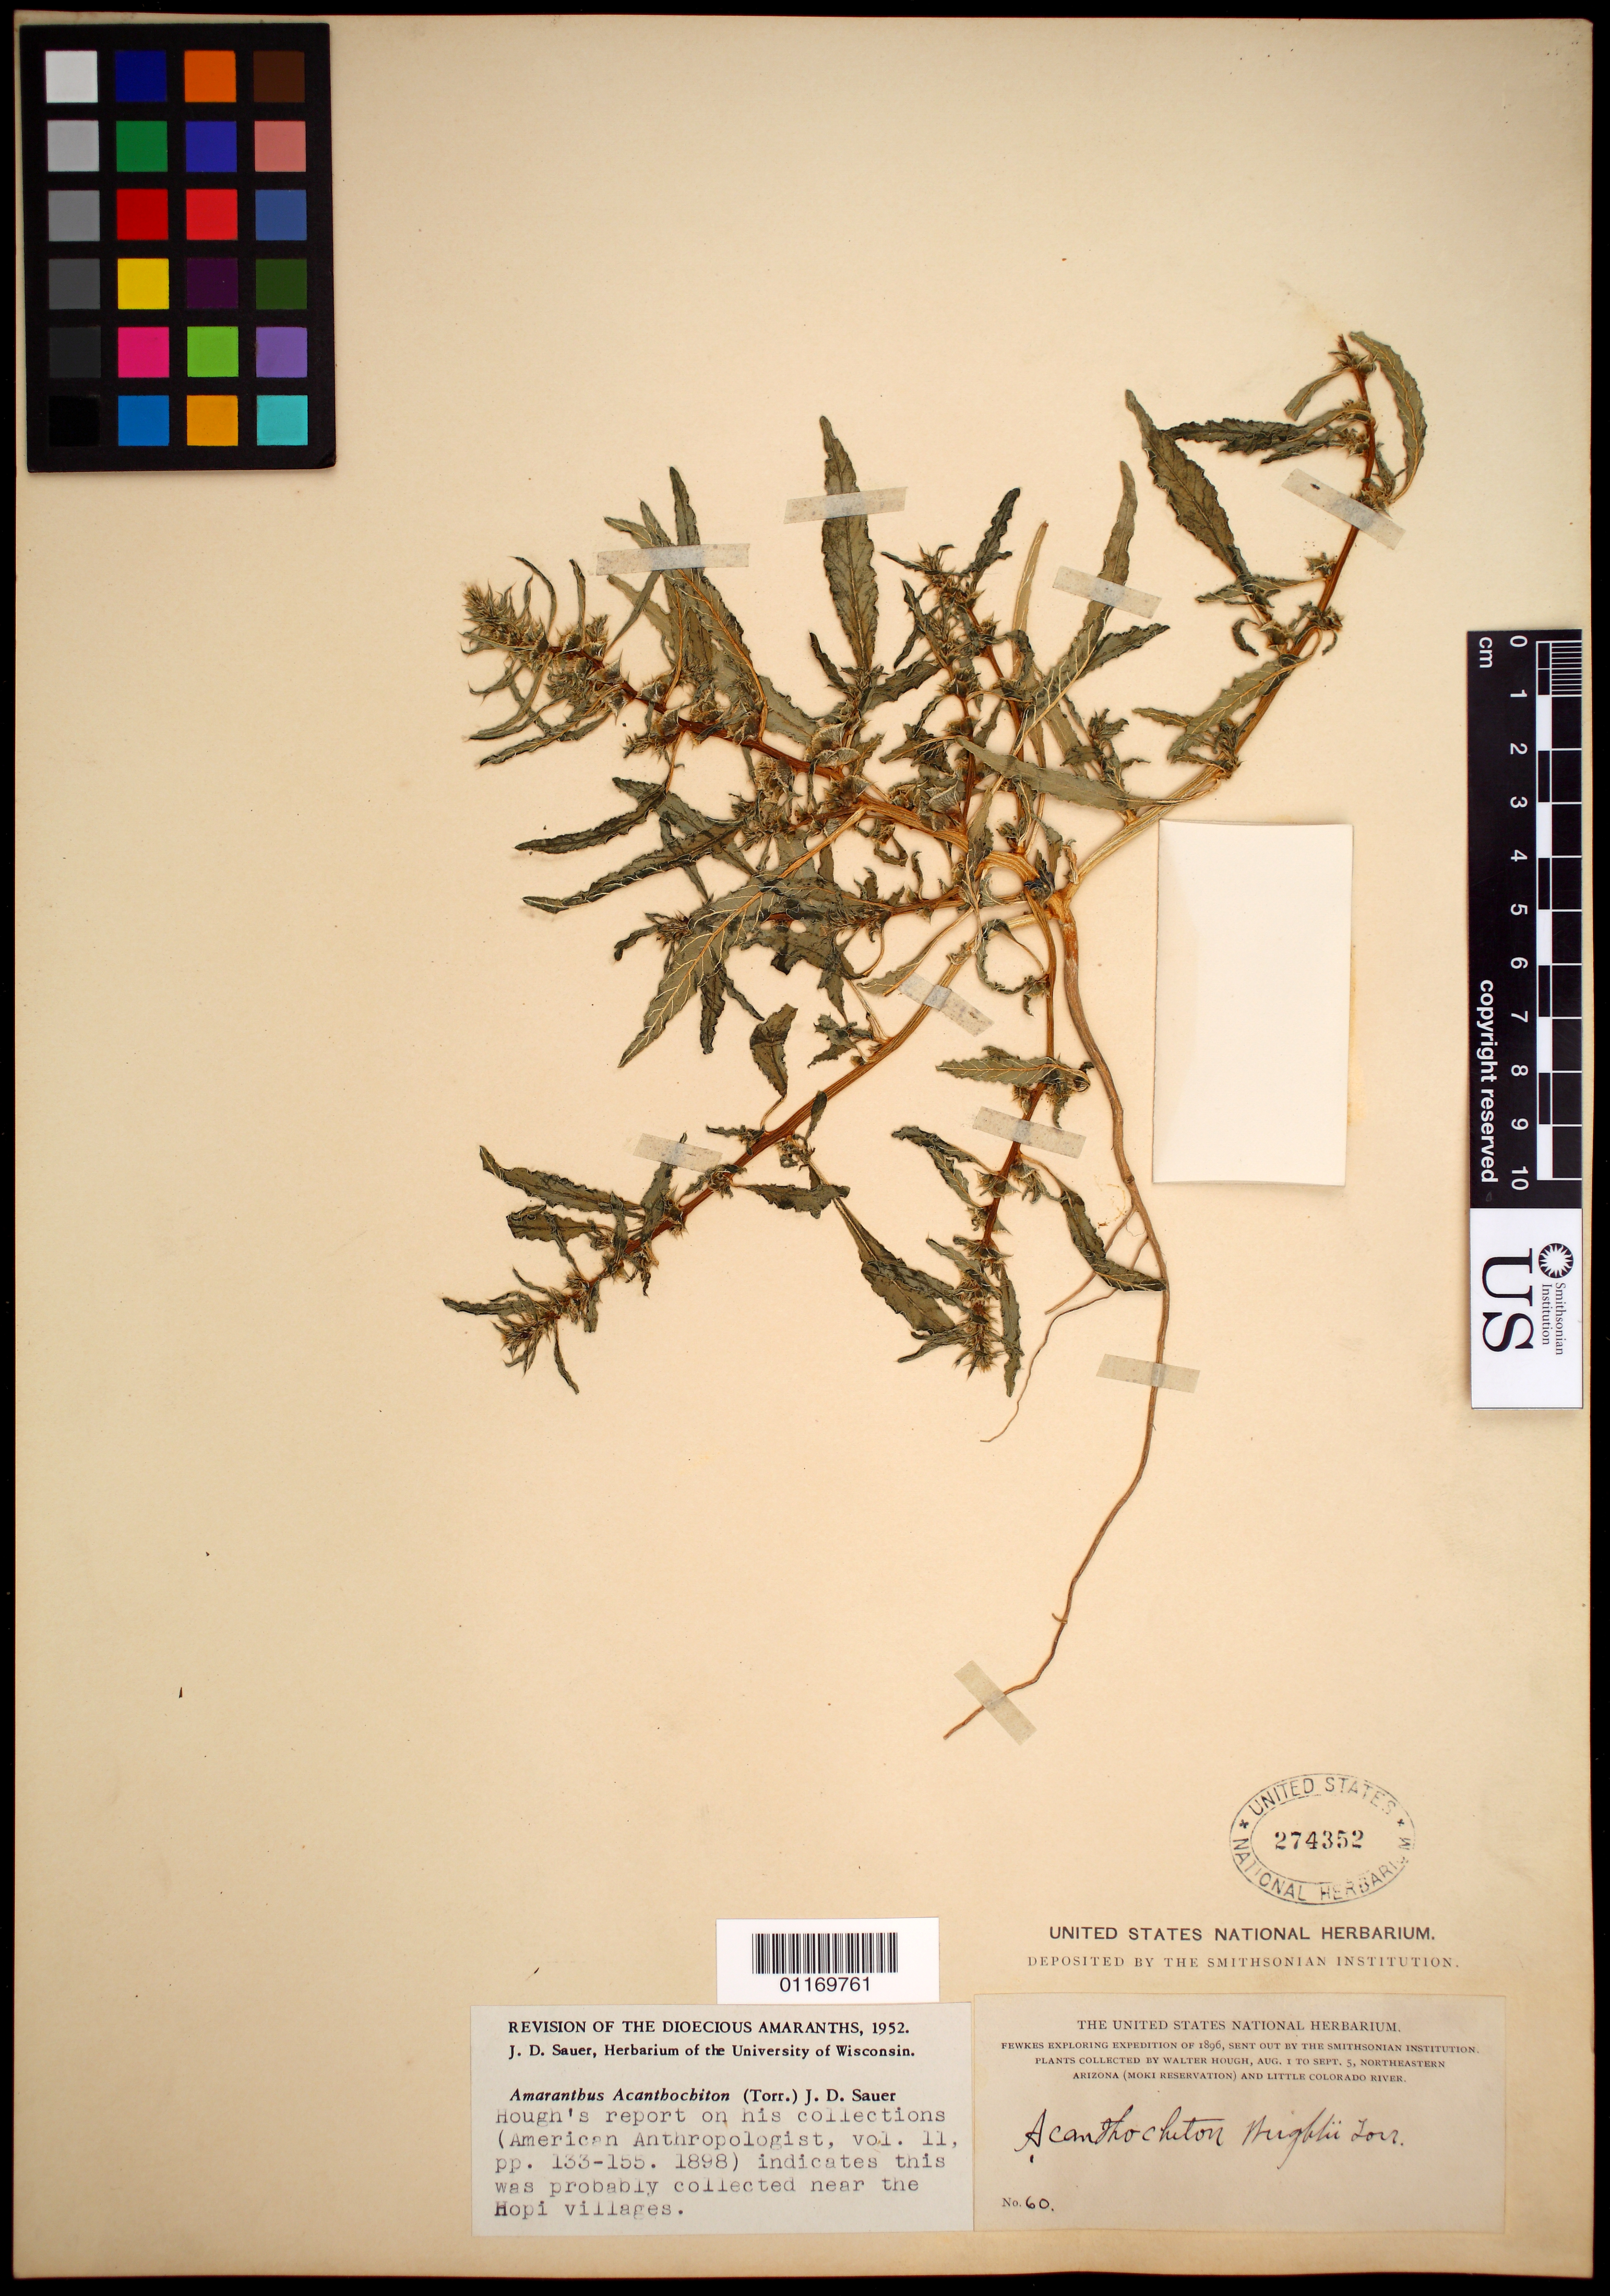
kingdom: Plantae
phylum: Tracheophyta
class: Magnoliopsida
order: Caryophyllales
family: Amaranthaceae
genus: Amaranthus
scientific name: Amaranthus acanthochiton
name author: J.D. Sauer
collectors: W. Hough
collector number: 60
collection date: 1896-08-01/1896-09-05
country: United States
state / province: Arizona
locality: Northeastern Arizona (Moki Reservation) and Little Colorado River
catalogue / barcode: US 274352